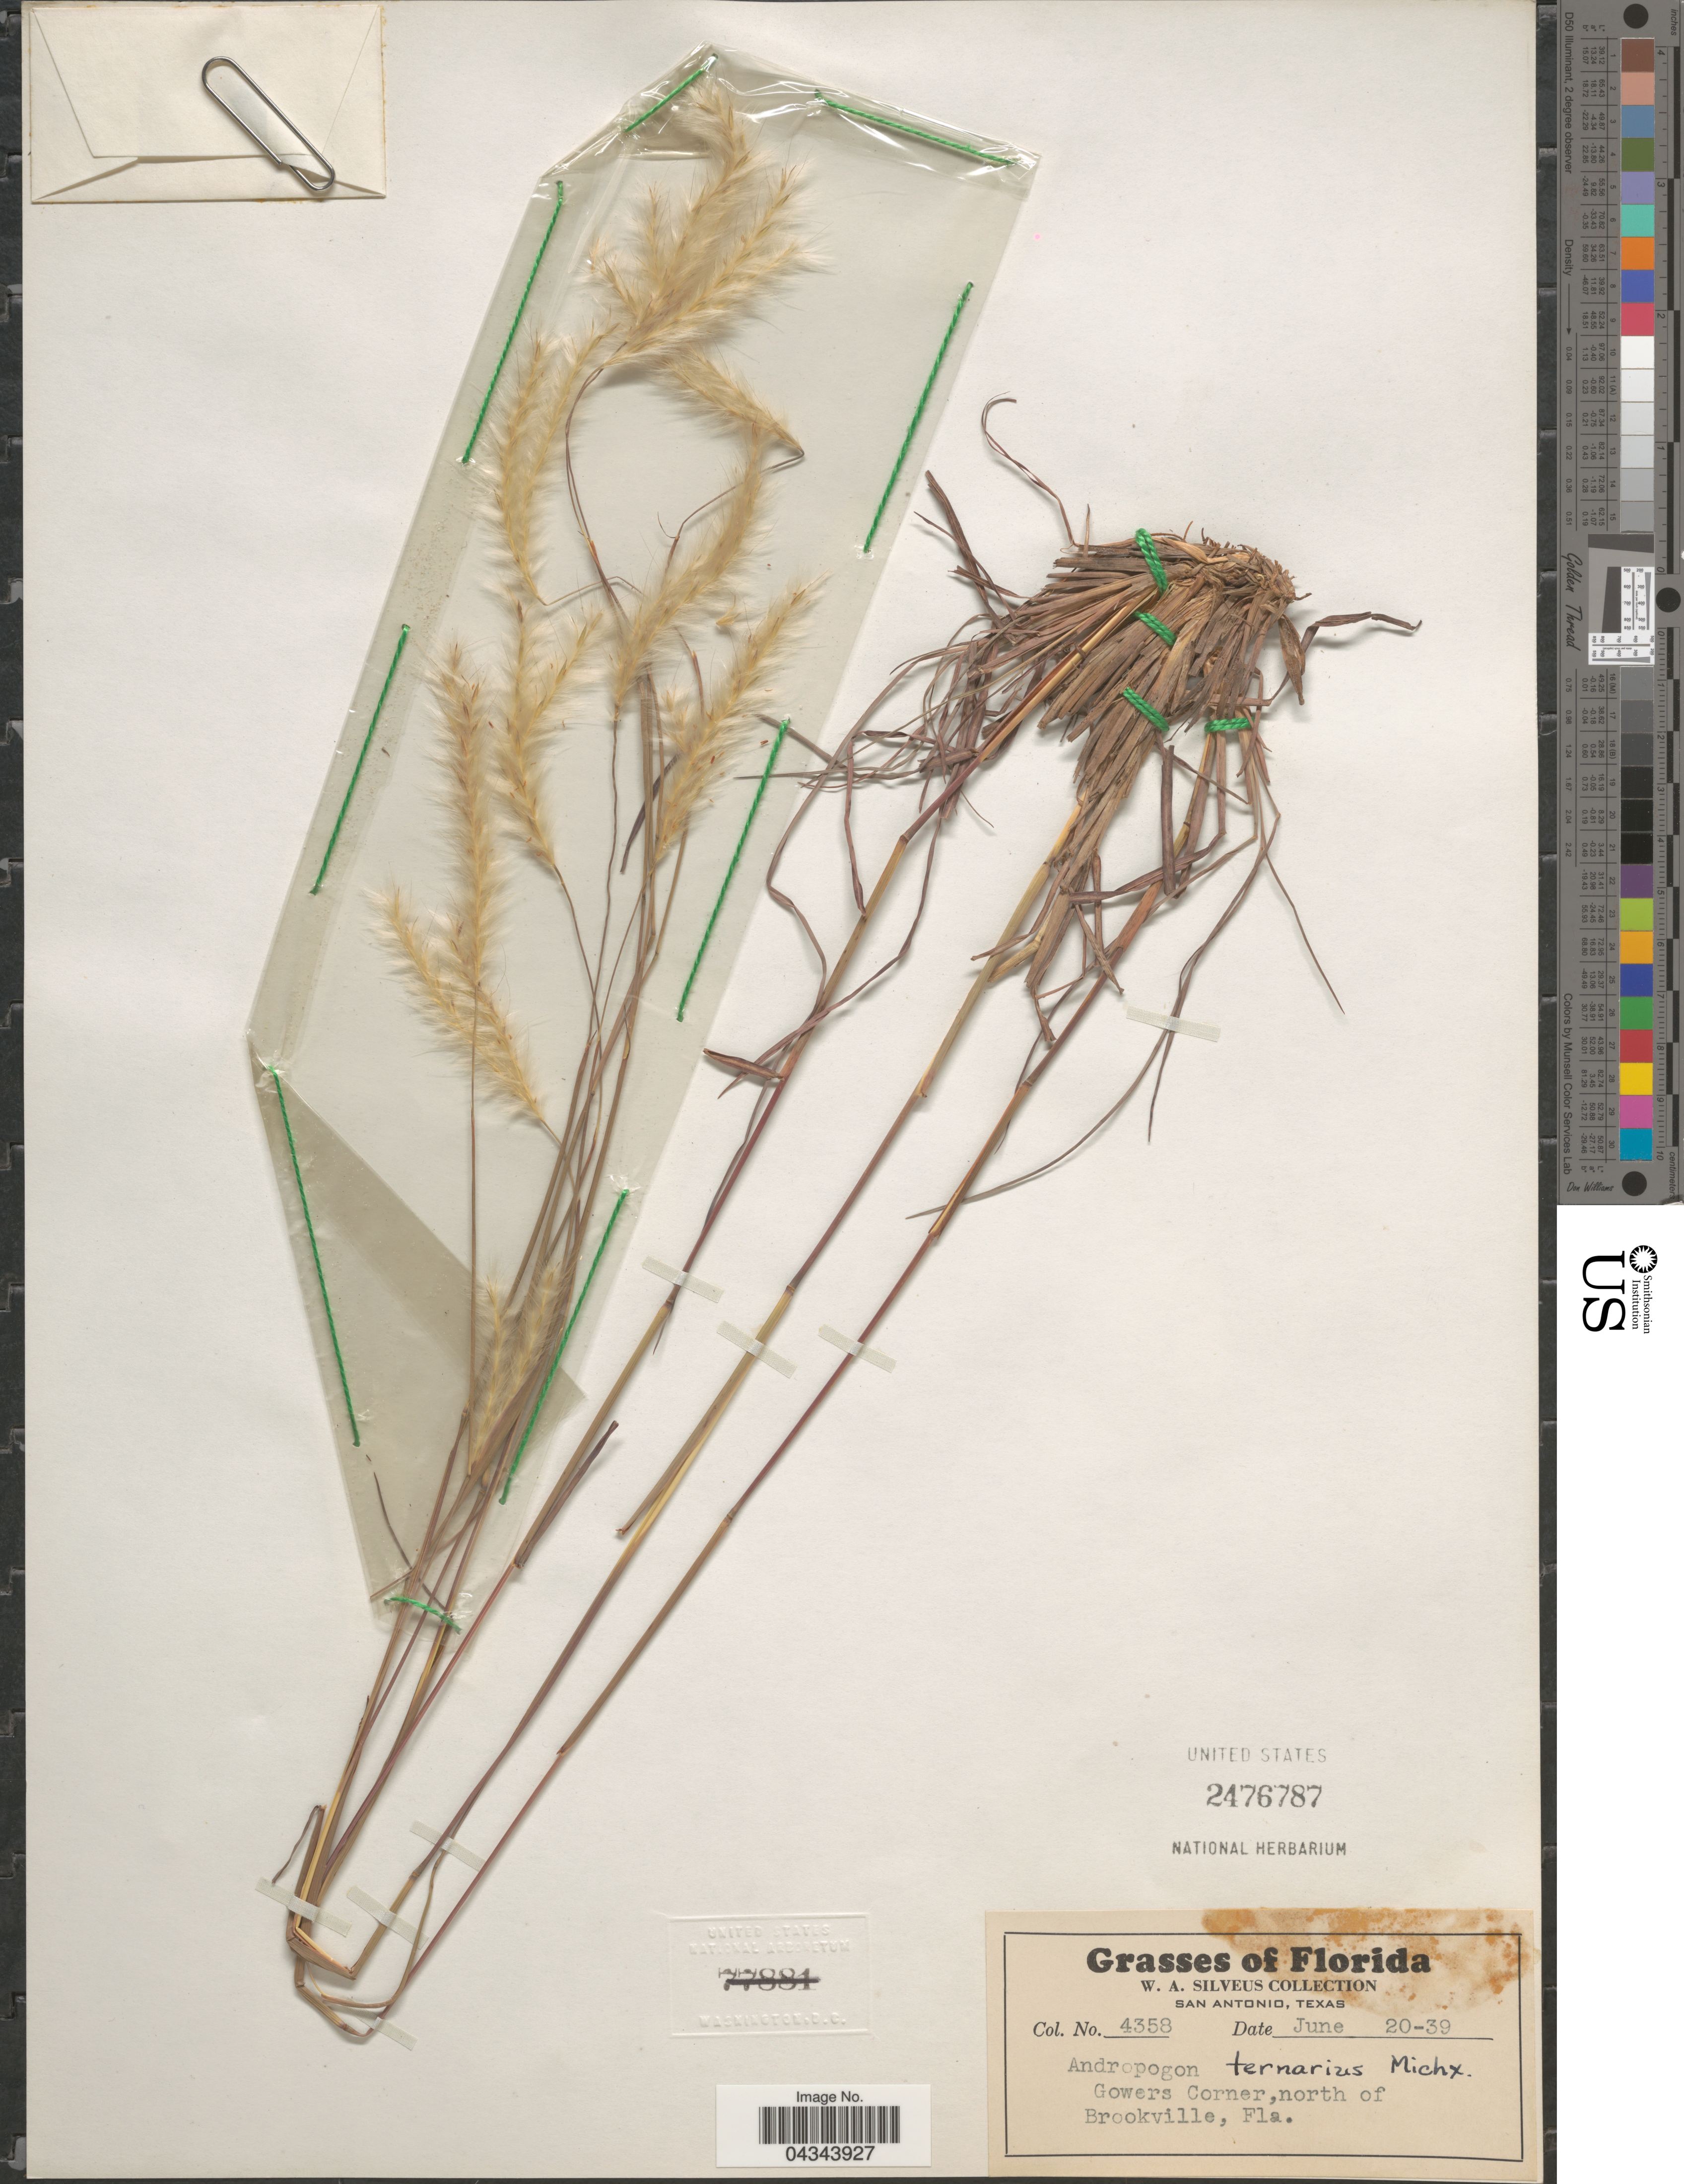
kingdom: Plantae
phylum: Tracheophyta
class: Liliopsida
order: Poales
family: Poaceae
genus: Andropogon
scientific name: Andropogon ternarius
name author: Michx.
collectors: W. Silveus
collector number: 4358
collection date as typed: Transcribed d/m/y: 20/6/39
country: United States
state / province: Florida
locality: Gowers Corner, north of Brookville.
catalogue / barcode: US 2476787